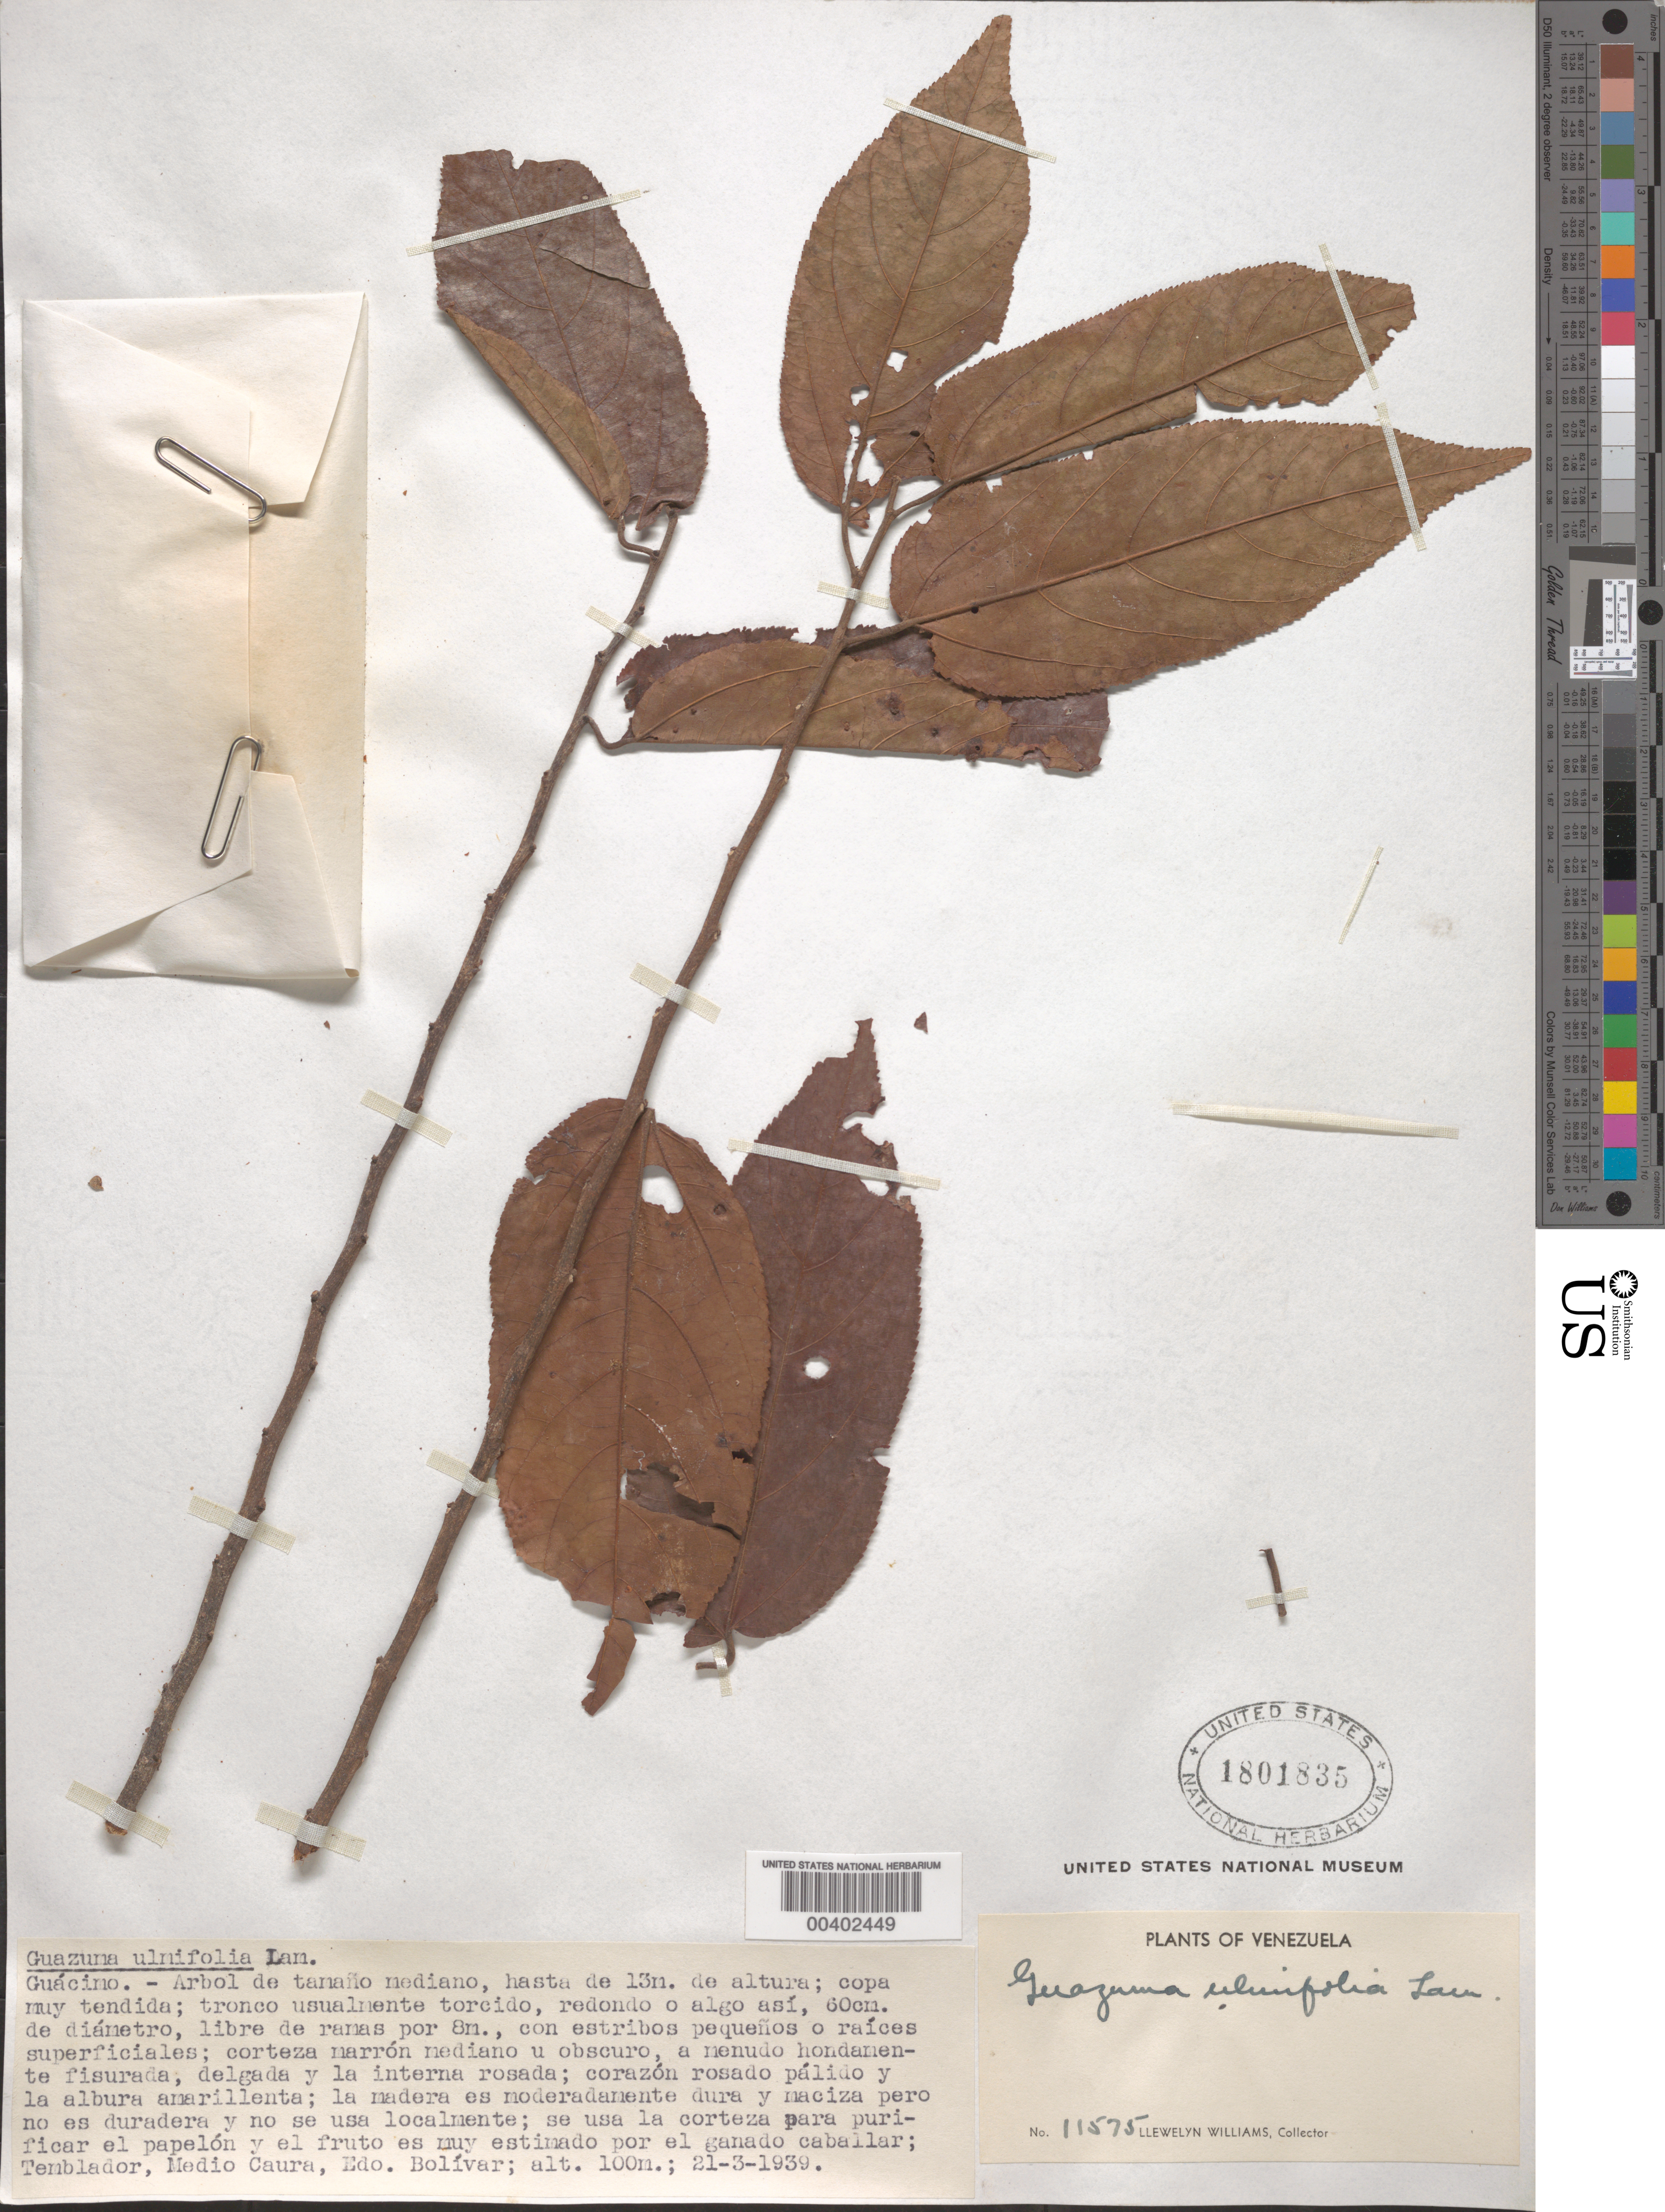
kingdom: Plantae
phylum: Tracheophyta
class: Magnoliopsida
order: Malvales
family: Malvaceae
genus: Guazuma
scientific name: Guazuma ulmifolia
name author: Lam.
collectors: Ll. Williams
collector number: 11575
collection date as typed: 21 Mar 1939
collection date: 1939-03-21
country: Venezuela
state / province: Bolívar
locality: Temblador, Medio Caura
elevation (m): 100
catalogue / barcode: US 1801835